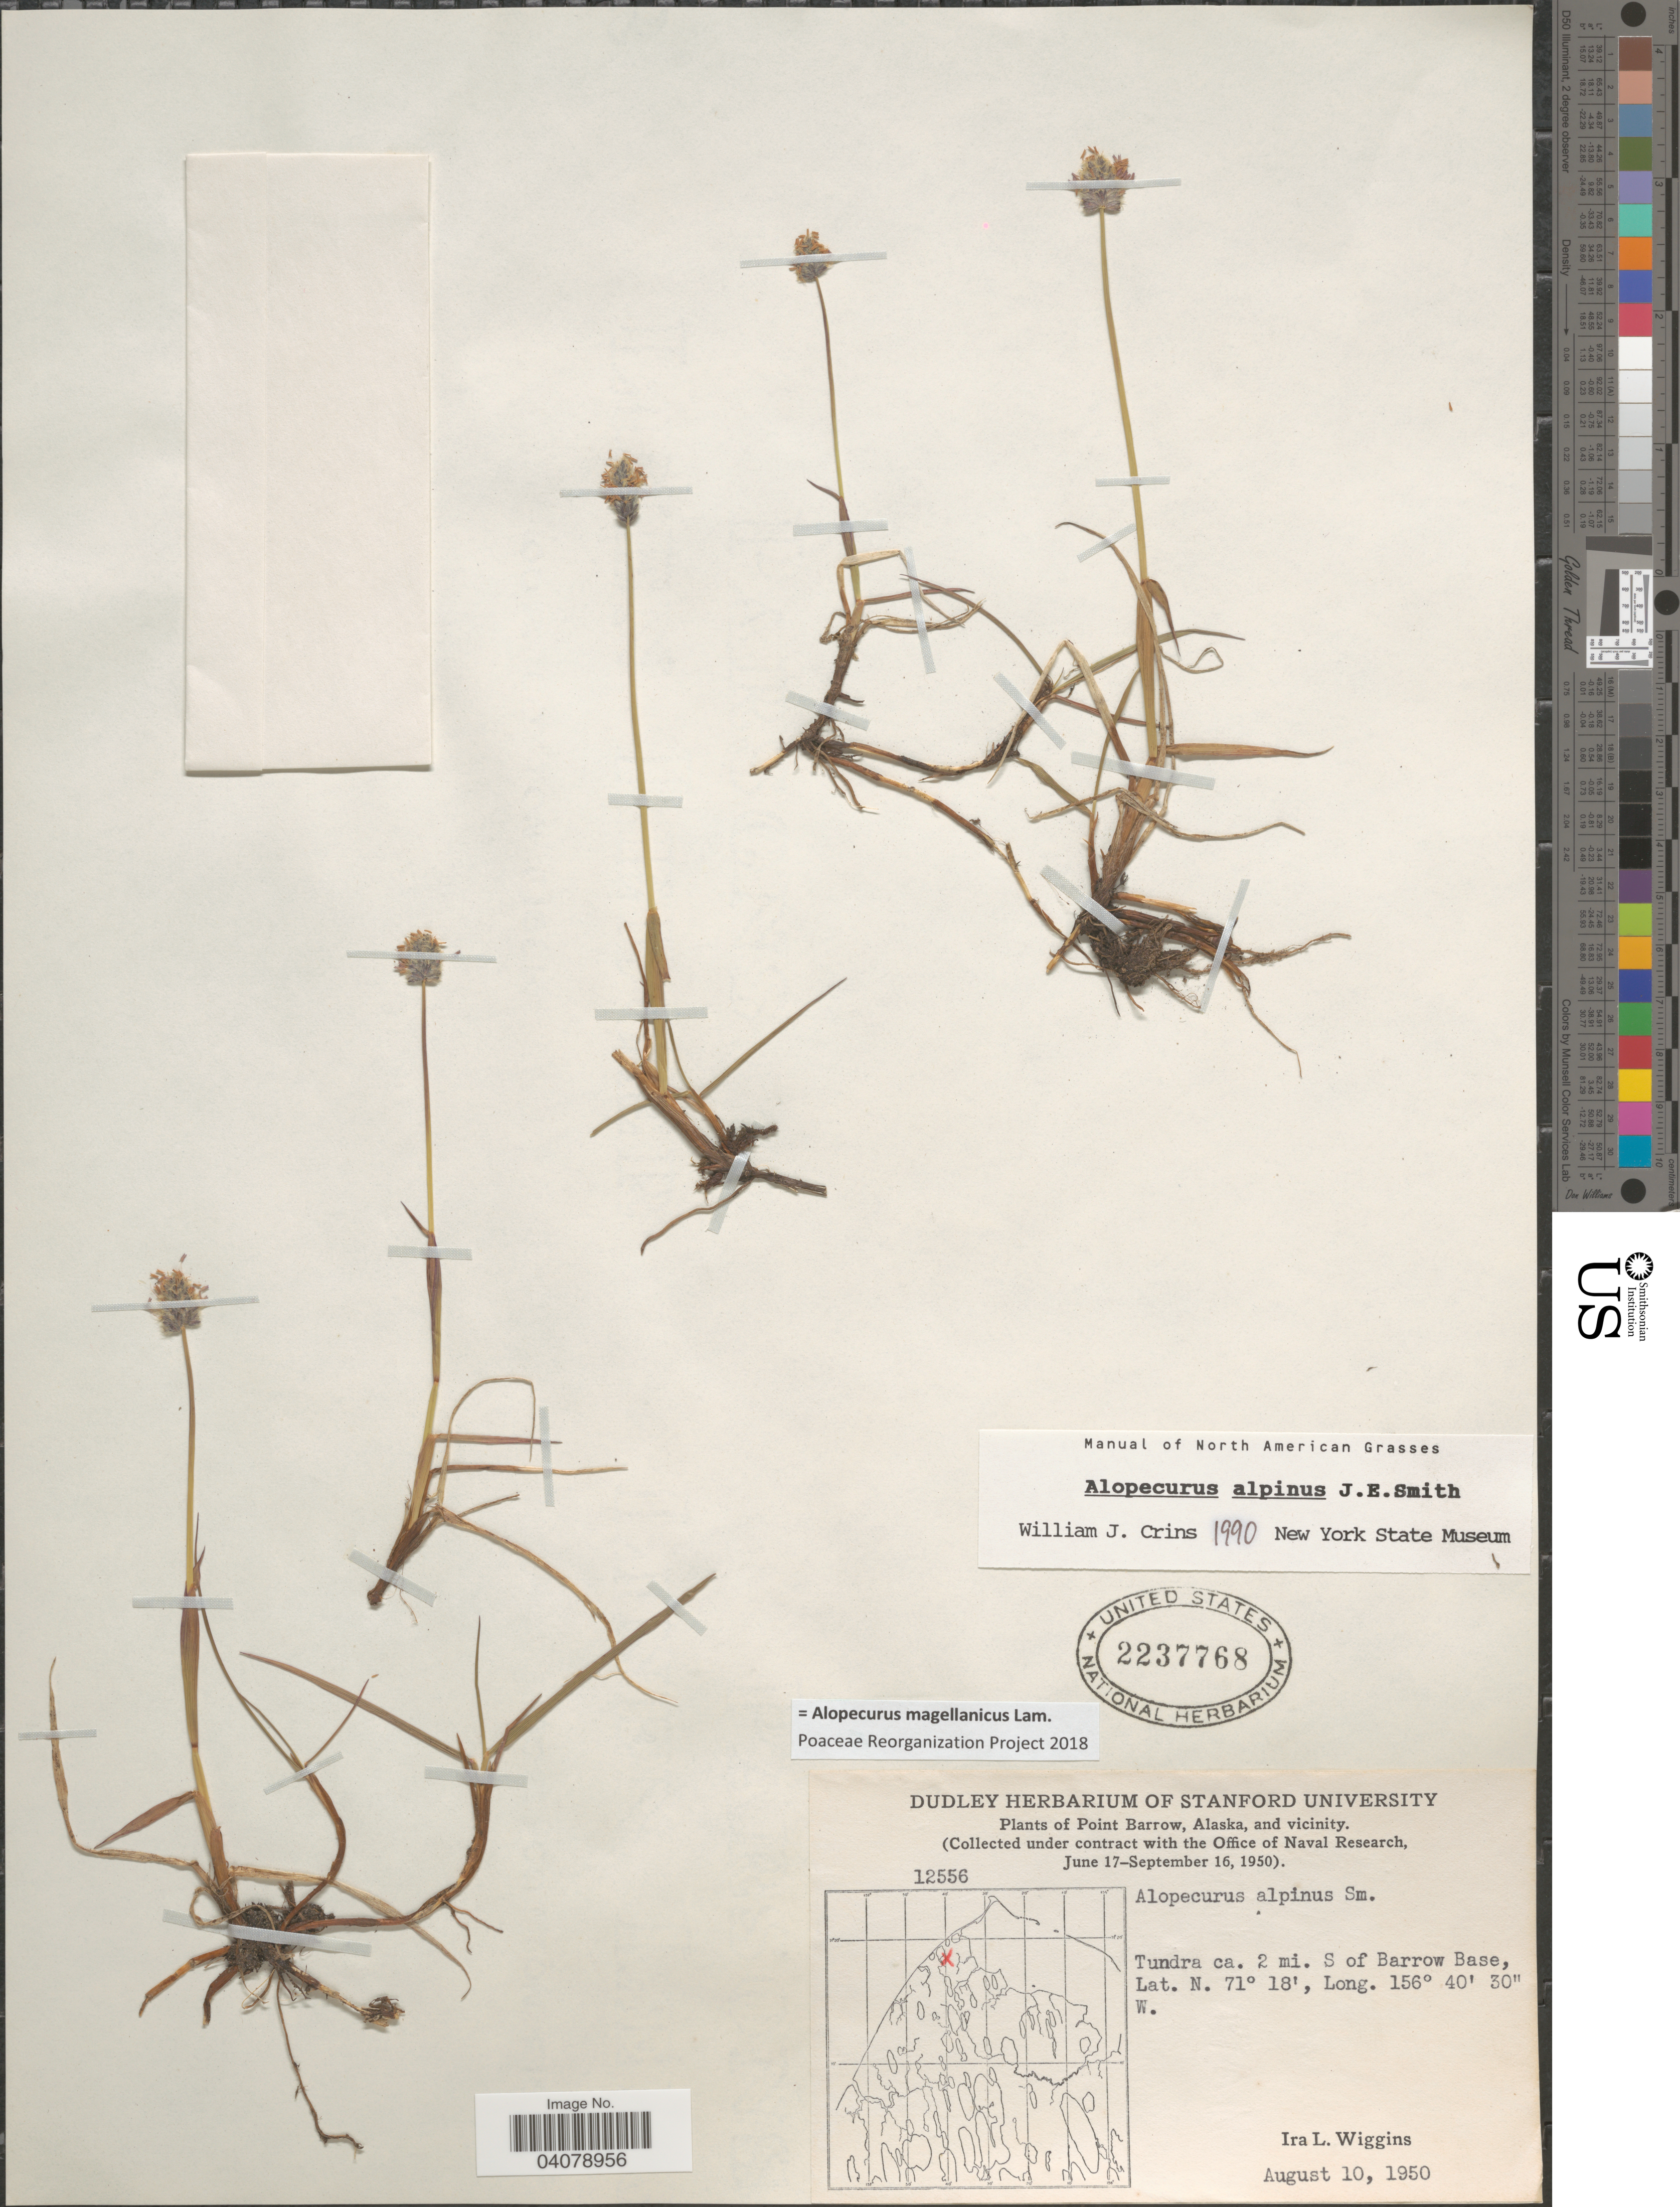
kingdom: Plantae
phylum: Tracheophyta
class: Liliopsida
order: Poales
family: Poaceae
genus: Alopecurus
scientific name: Alopecurus magellanicus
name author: Lam.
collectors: I. L. Wiggins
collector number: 12556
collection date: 1950-08-10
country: United States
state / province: Alaska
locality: Point Barrow, Alaska, and vicinity. Tundra ca. 2 mi. S of Barrow Base.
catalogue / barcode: US 2237768